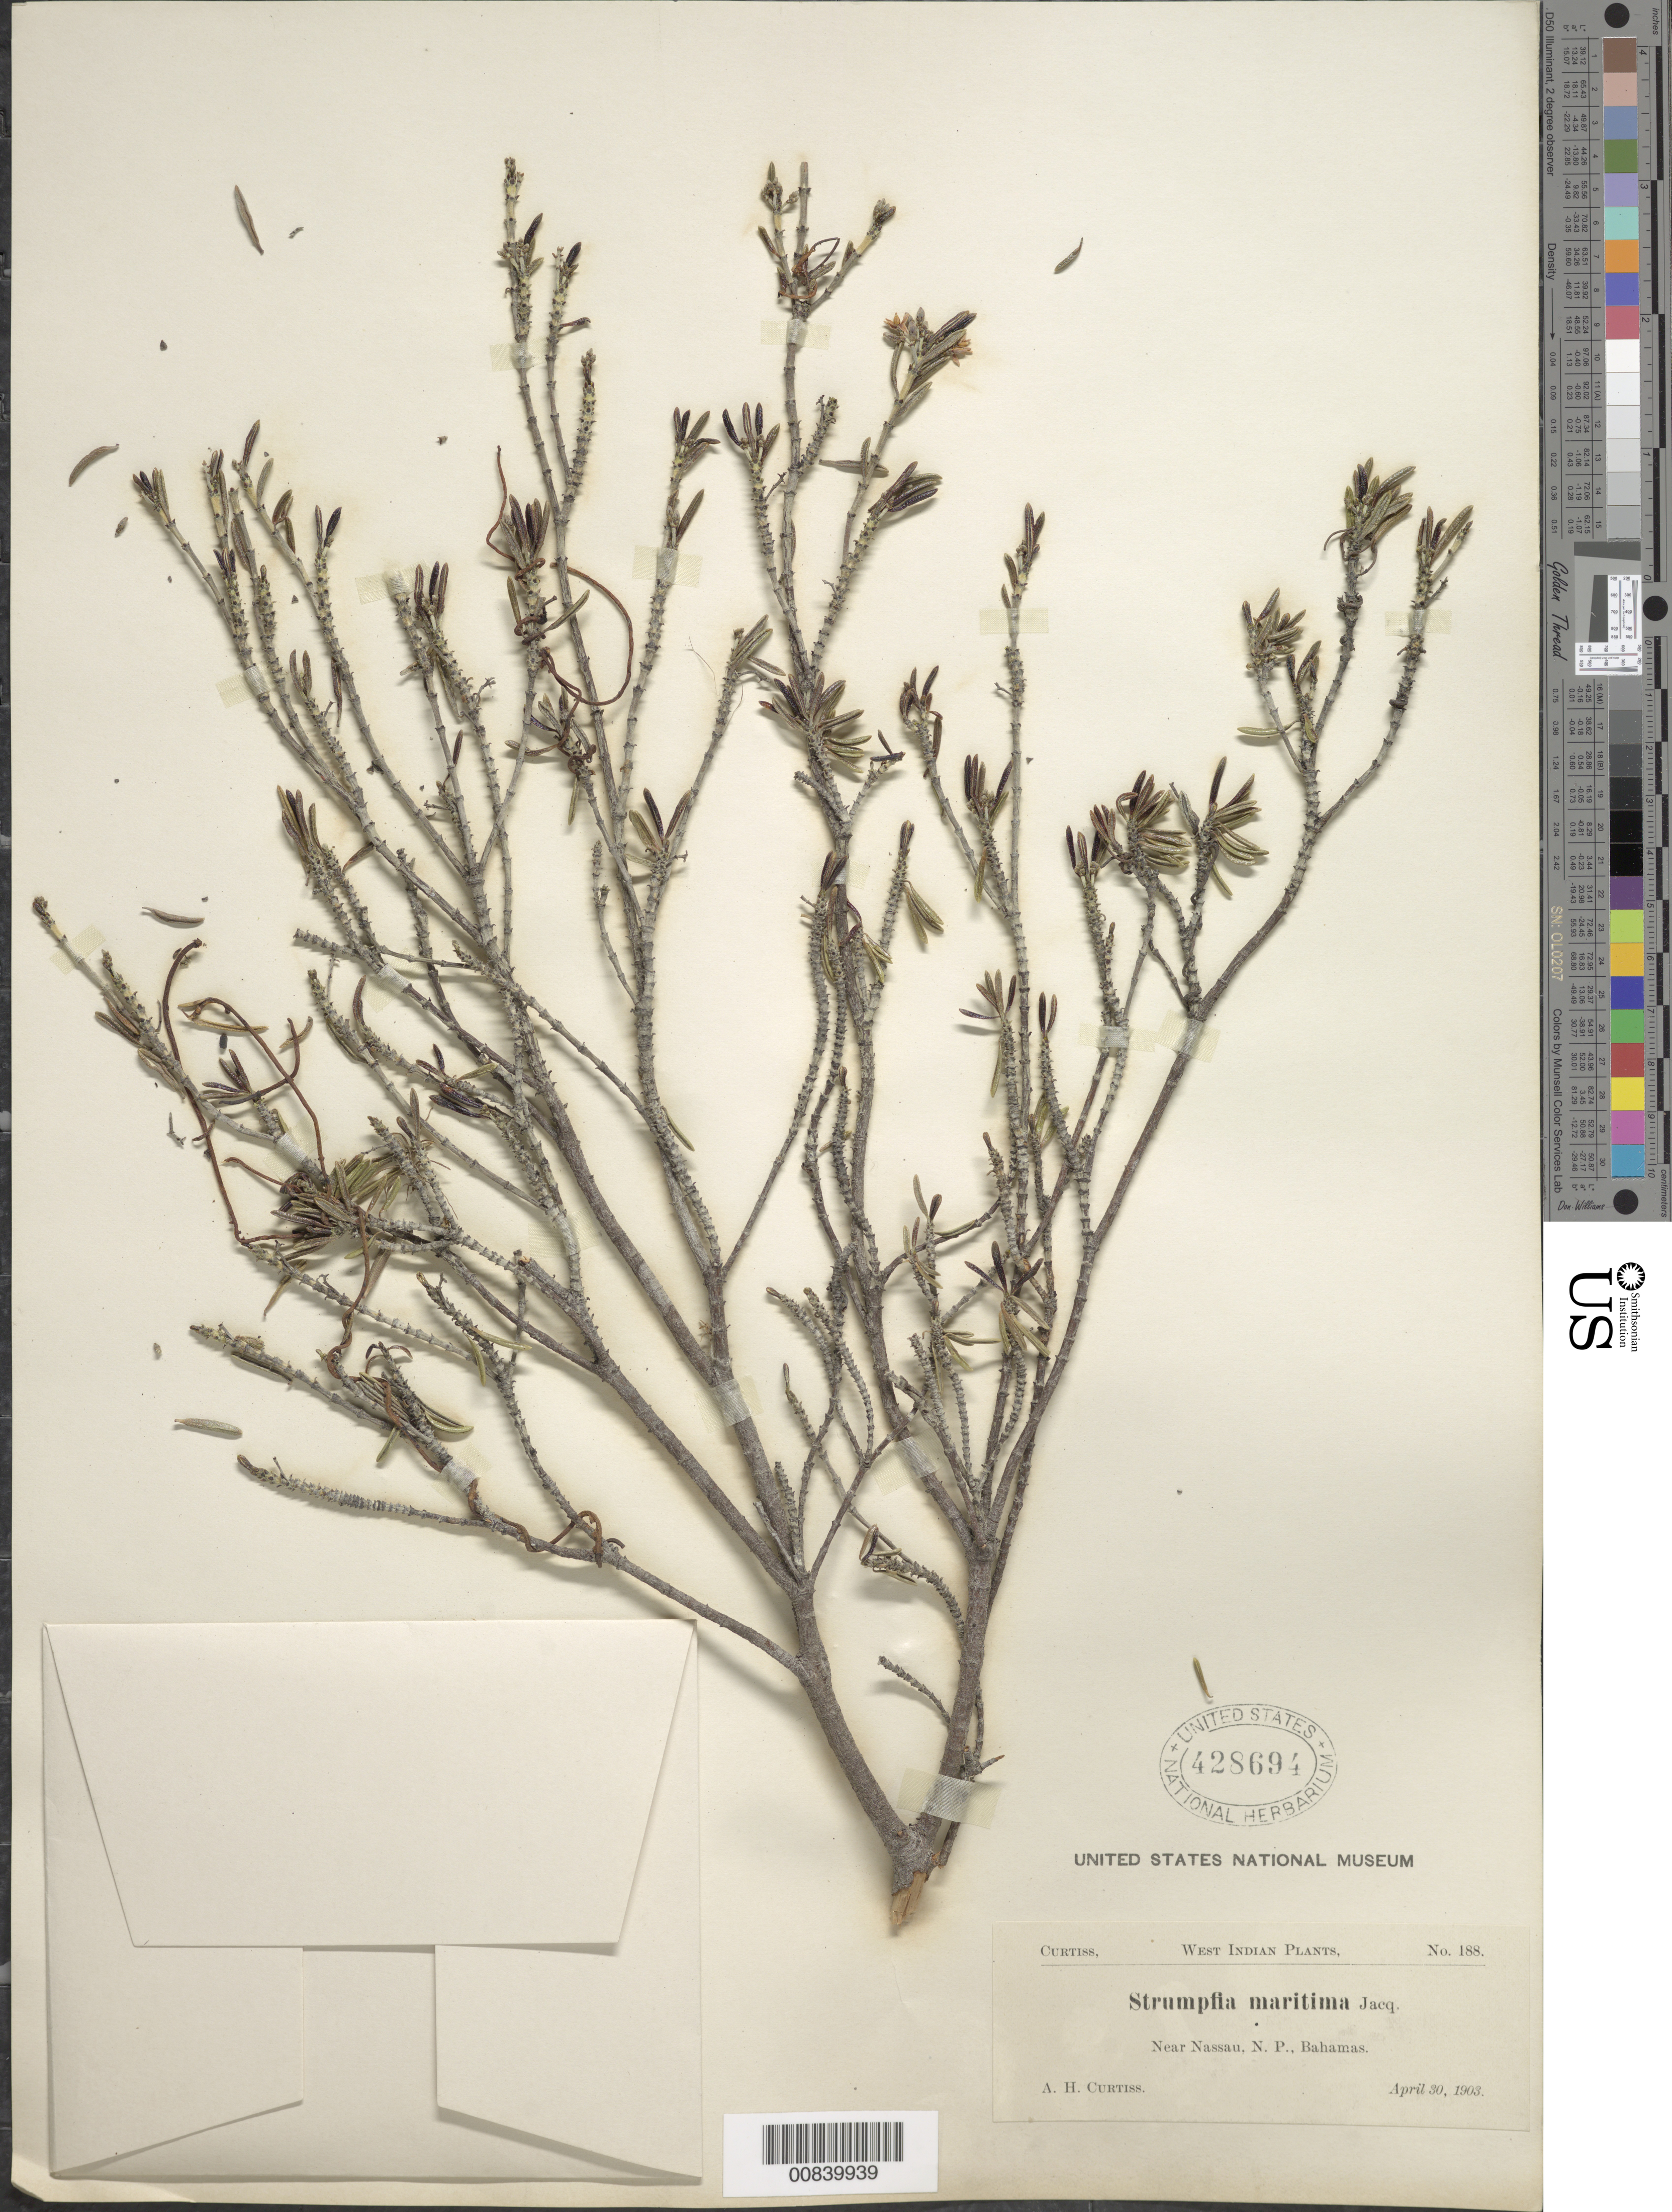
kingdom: Plantae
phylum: Tracheophyta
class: Magnoliopsida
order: Gentianales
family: Rubiaceae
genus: Strumpfia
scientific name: Strumpfia maritima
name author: Jacq.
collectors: A. H. Curtiss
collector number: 188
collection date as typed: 30 Apr 1903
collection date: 1903-04-30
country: Bahamas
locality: Near Nassau, N. P.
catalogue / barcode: US 428694